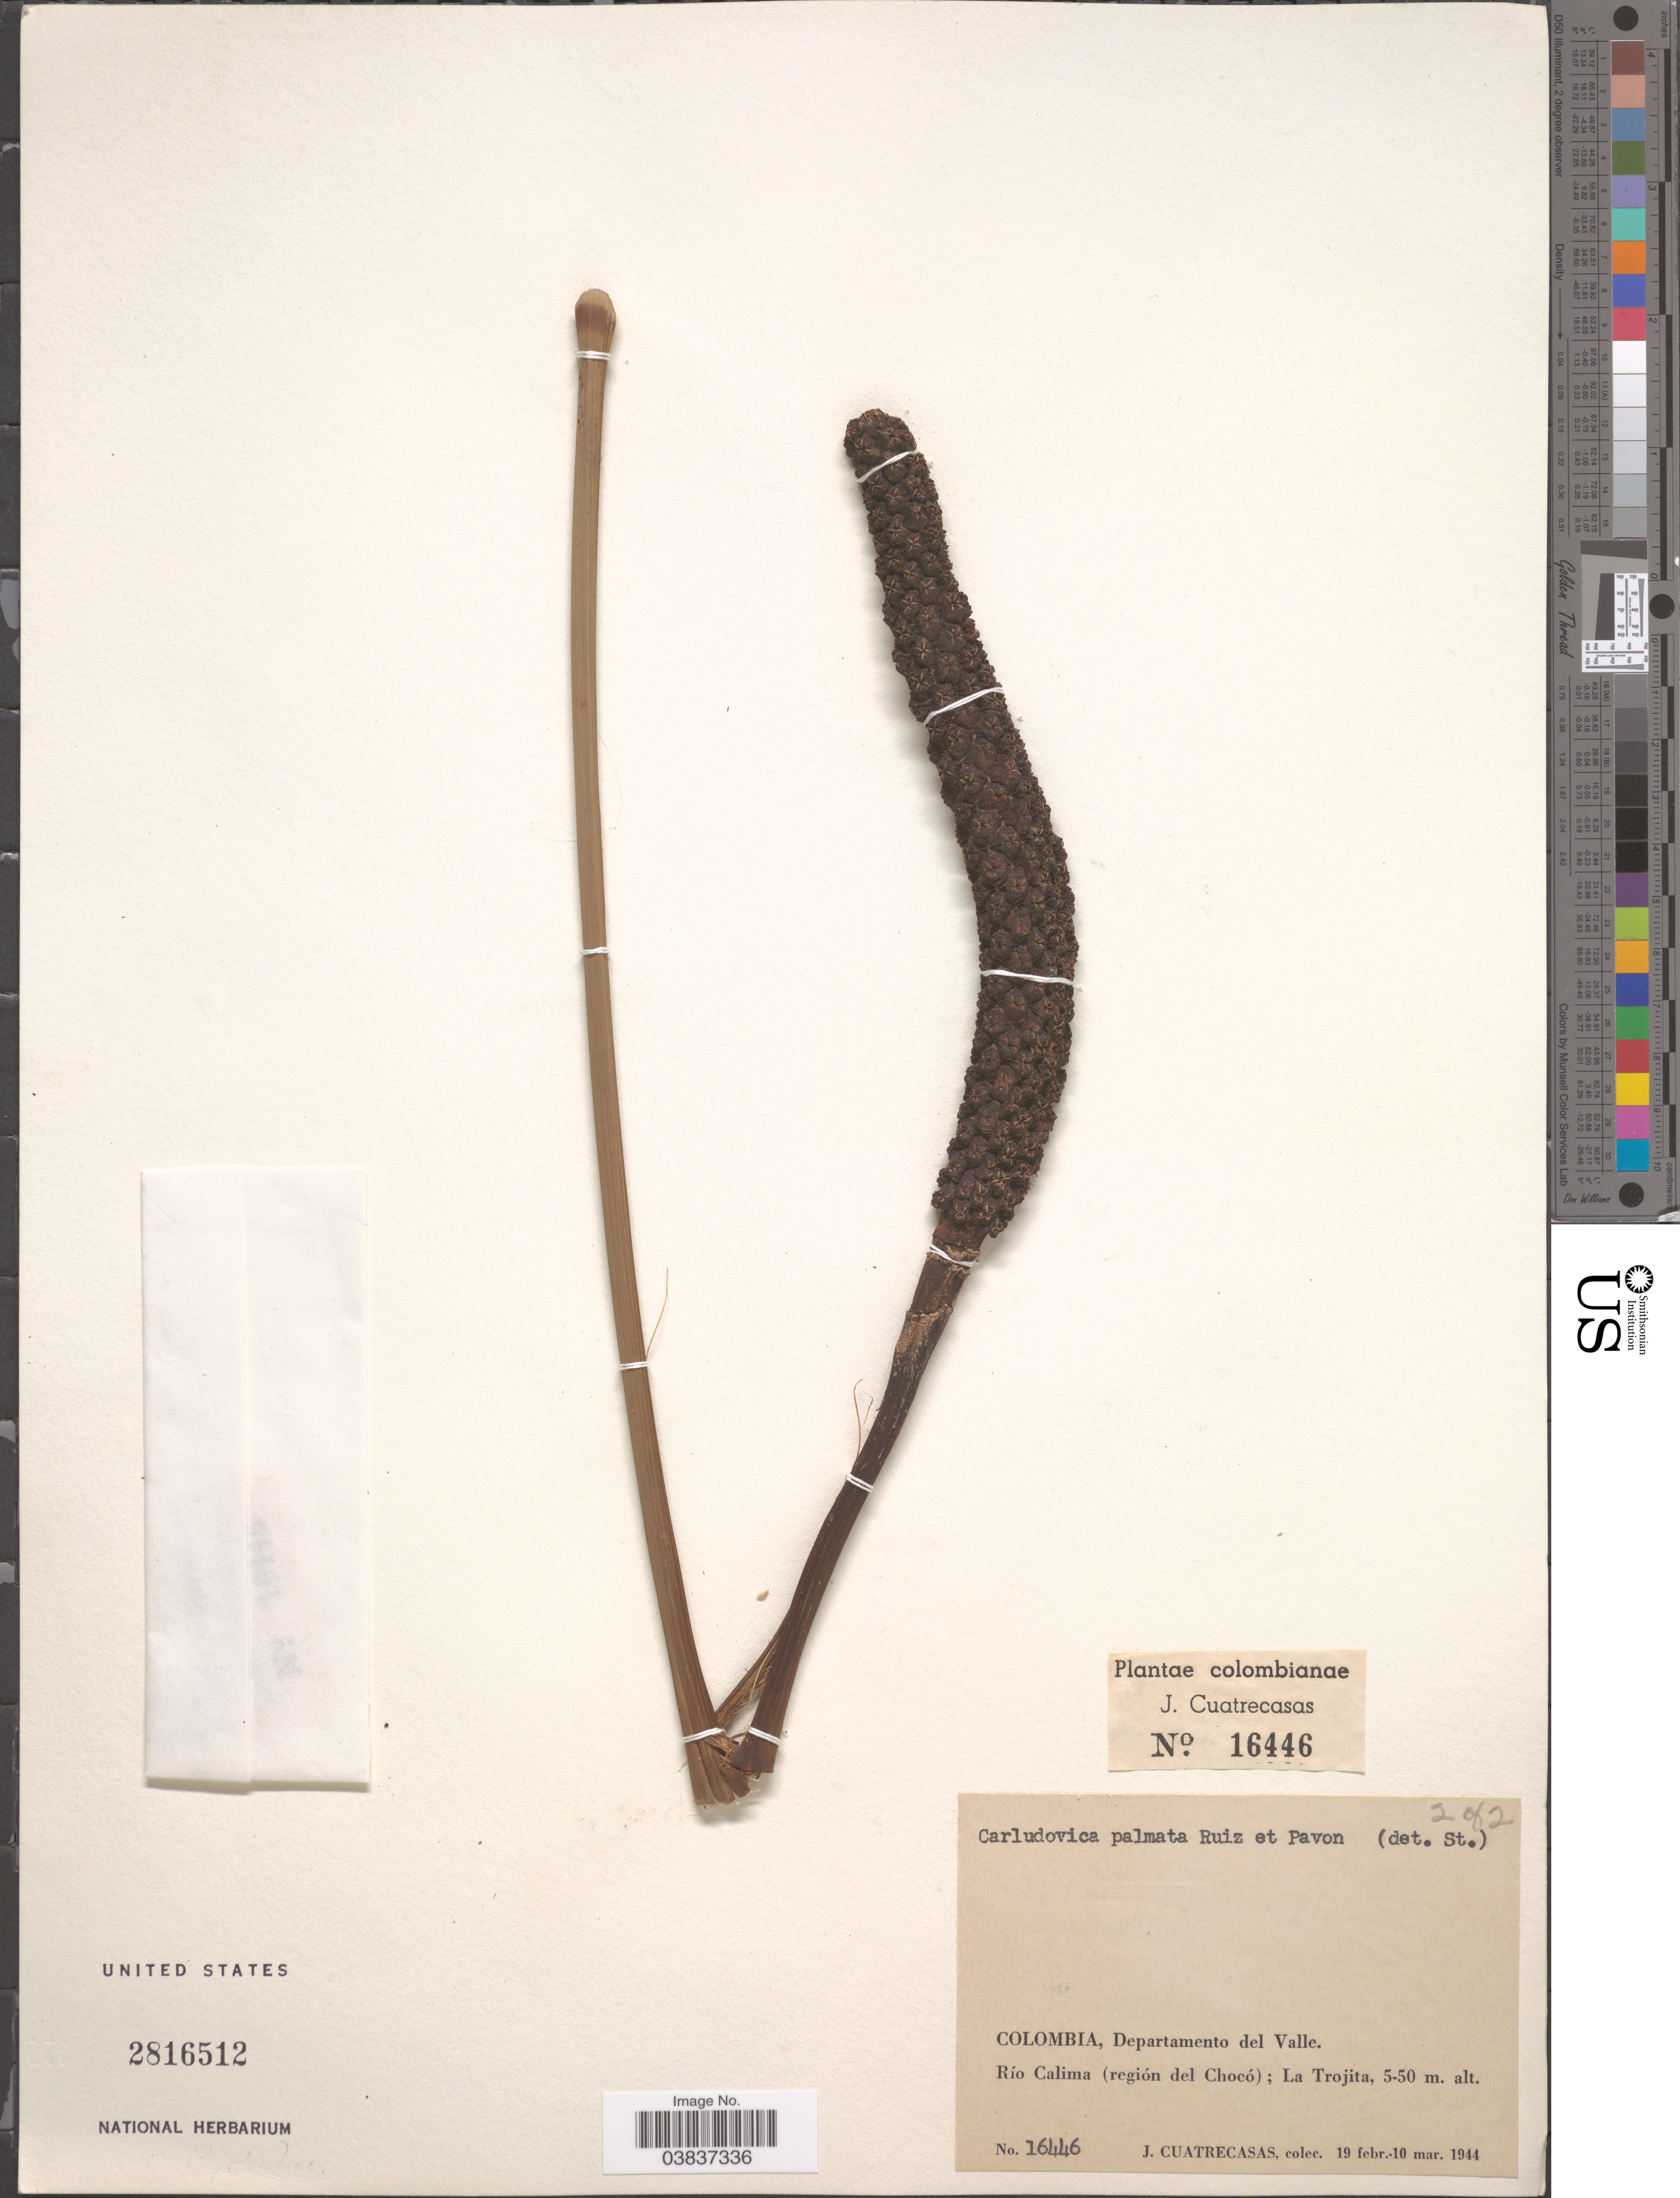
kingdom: Plantae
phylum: Tracheophyta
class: Liliopsida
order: Pandanales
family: Cyclanthaceae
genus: Carludovica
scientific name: Carludovica palmata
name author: Ruiz & Pav.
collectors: J. Cuatrecasas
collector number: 16446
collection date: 1944-02-19/1944-03-10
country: Colombia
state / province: Valle del Cauca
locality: Departamento del Valle. Río Calima (región del Chocó); La Trojita.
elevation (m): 5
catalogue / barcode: US 2816512